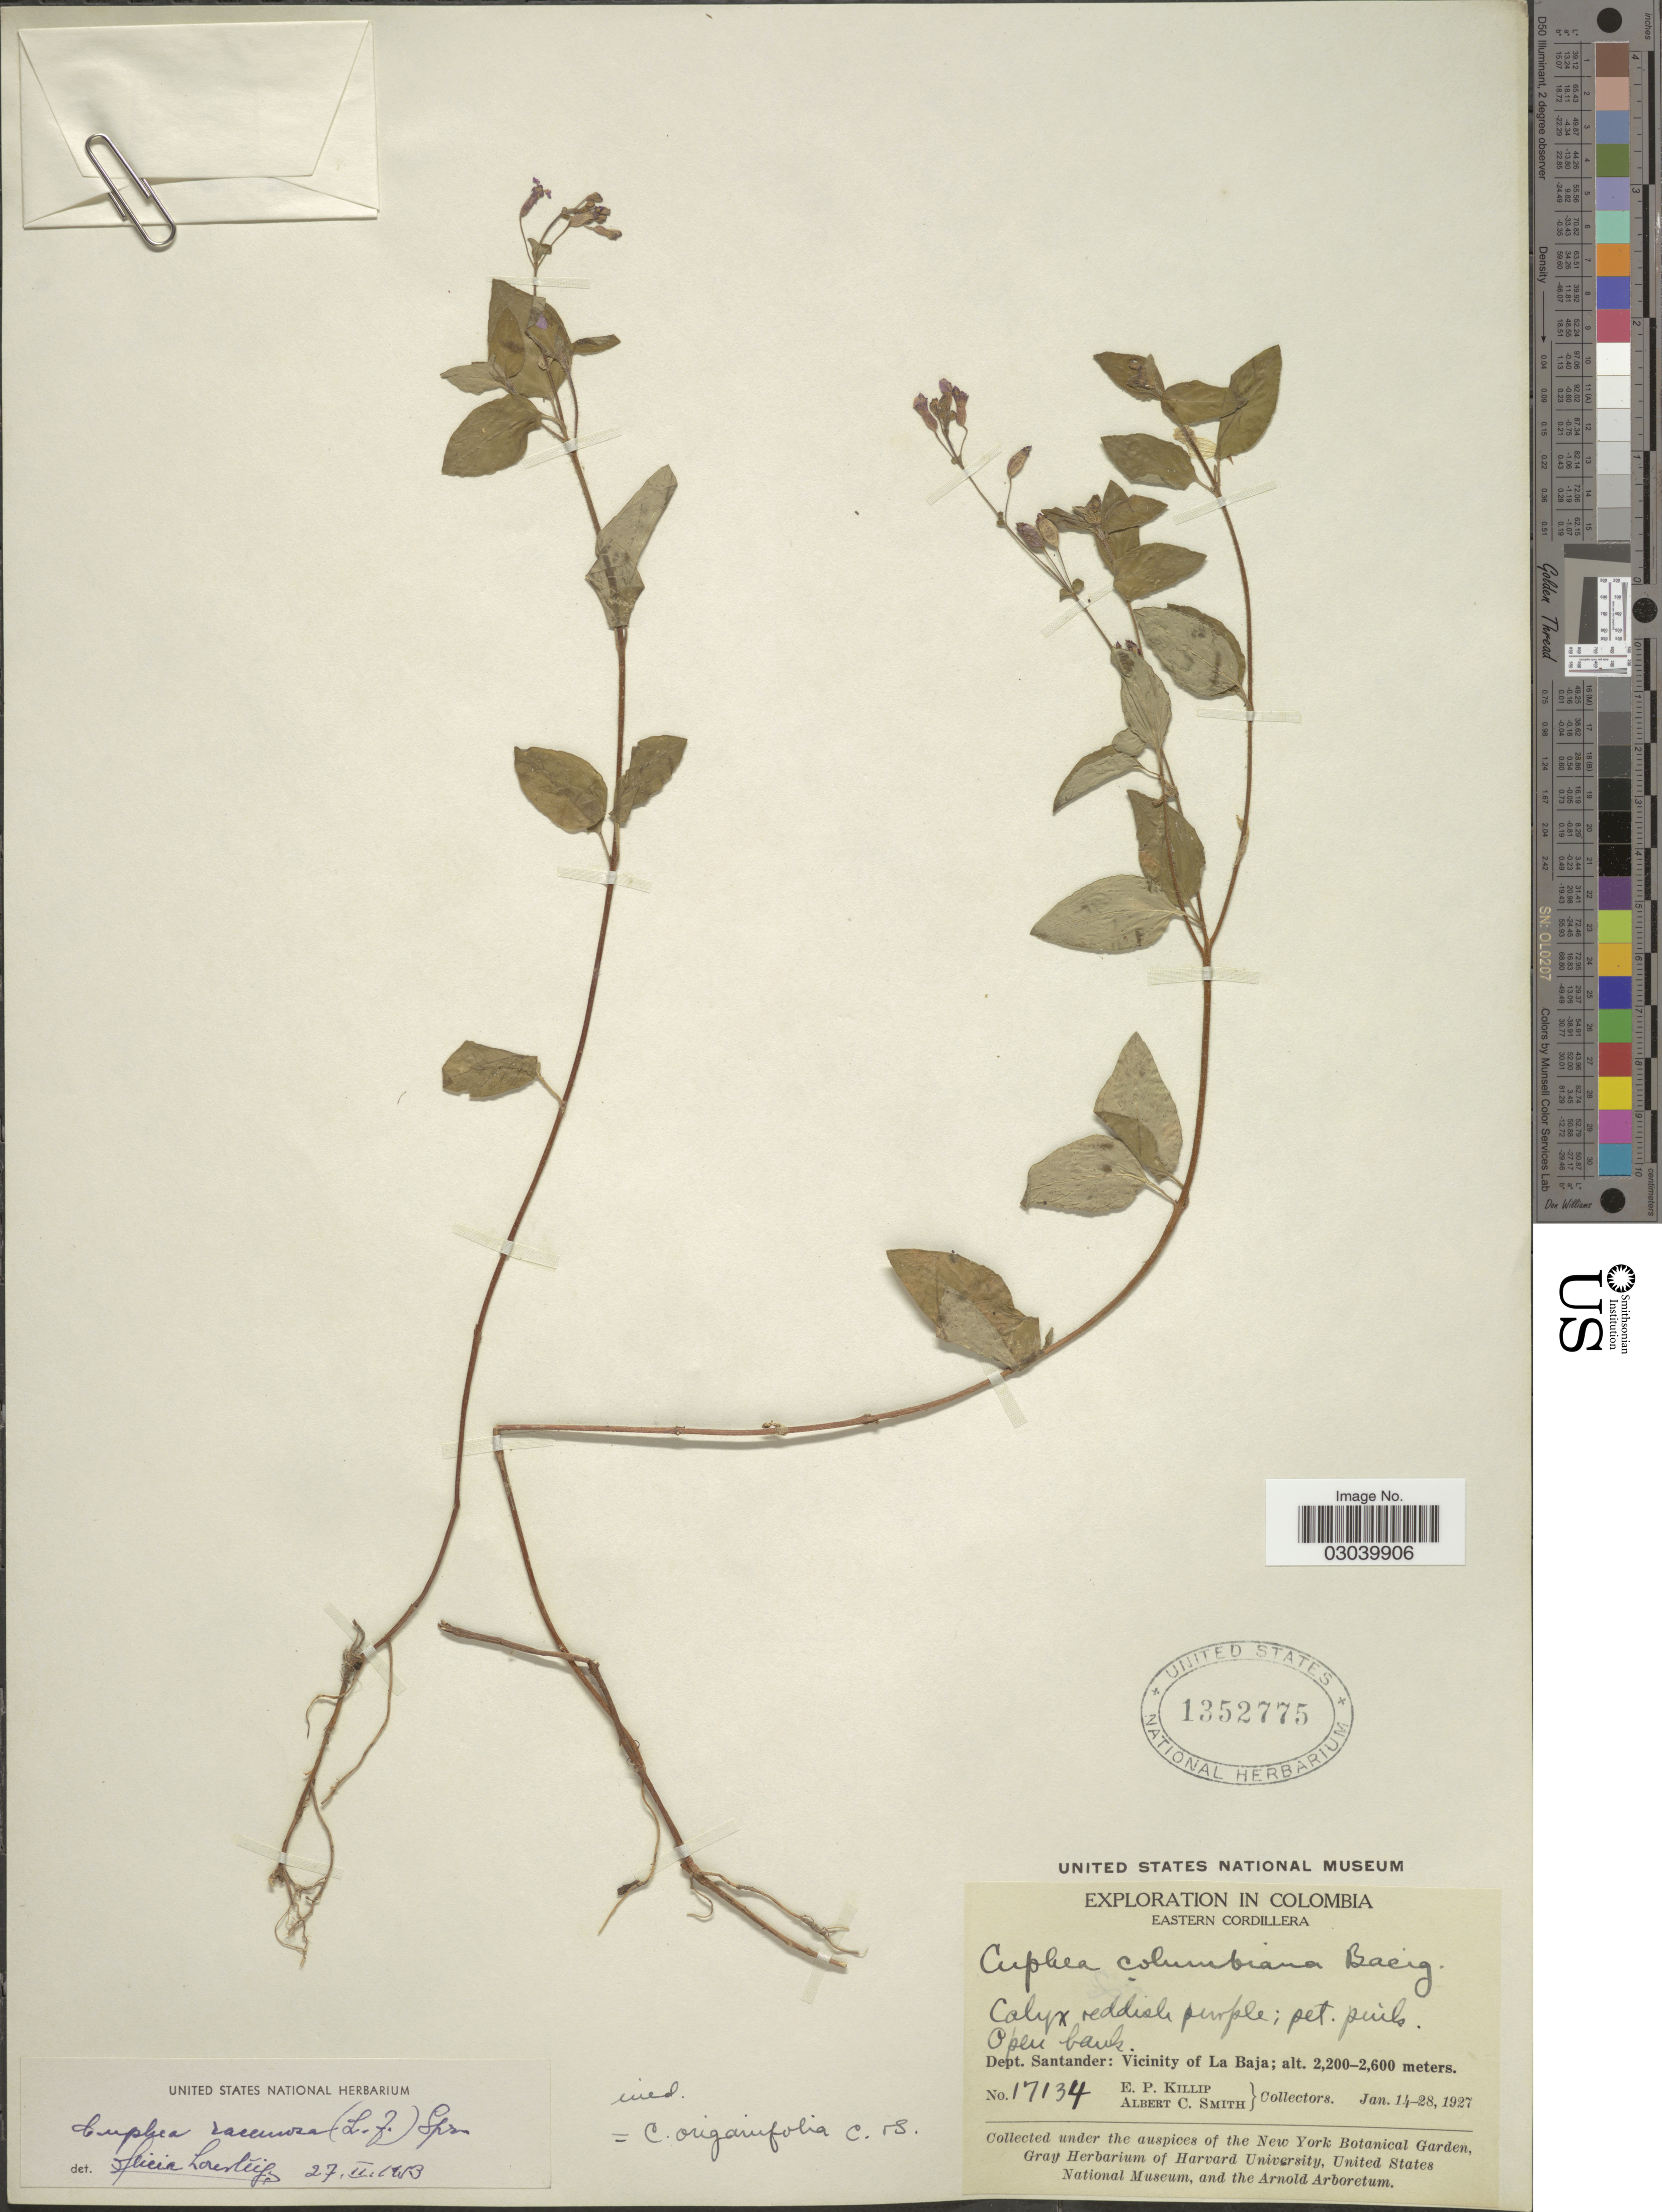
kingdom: Plantae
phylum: Tracheophyta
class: Magnoliopsida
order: Myrtales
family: Lythraceae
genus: Cuphea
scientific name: Cuphea racemosa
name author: (L. f.) Spreng.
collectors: E. P. Killip & A. C. Smith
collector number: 17134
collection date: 1927-01-14/1927-01-28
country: Colombia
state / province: Santander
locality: Eastern Cordillera, Dept. Santander: Vicinity of La Baja.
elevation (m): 2200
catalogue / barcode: US 1352775